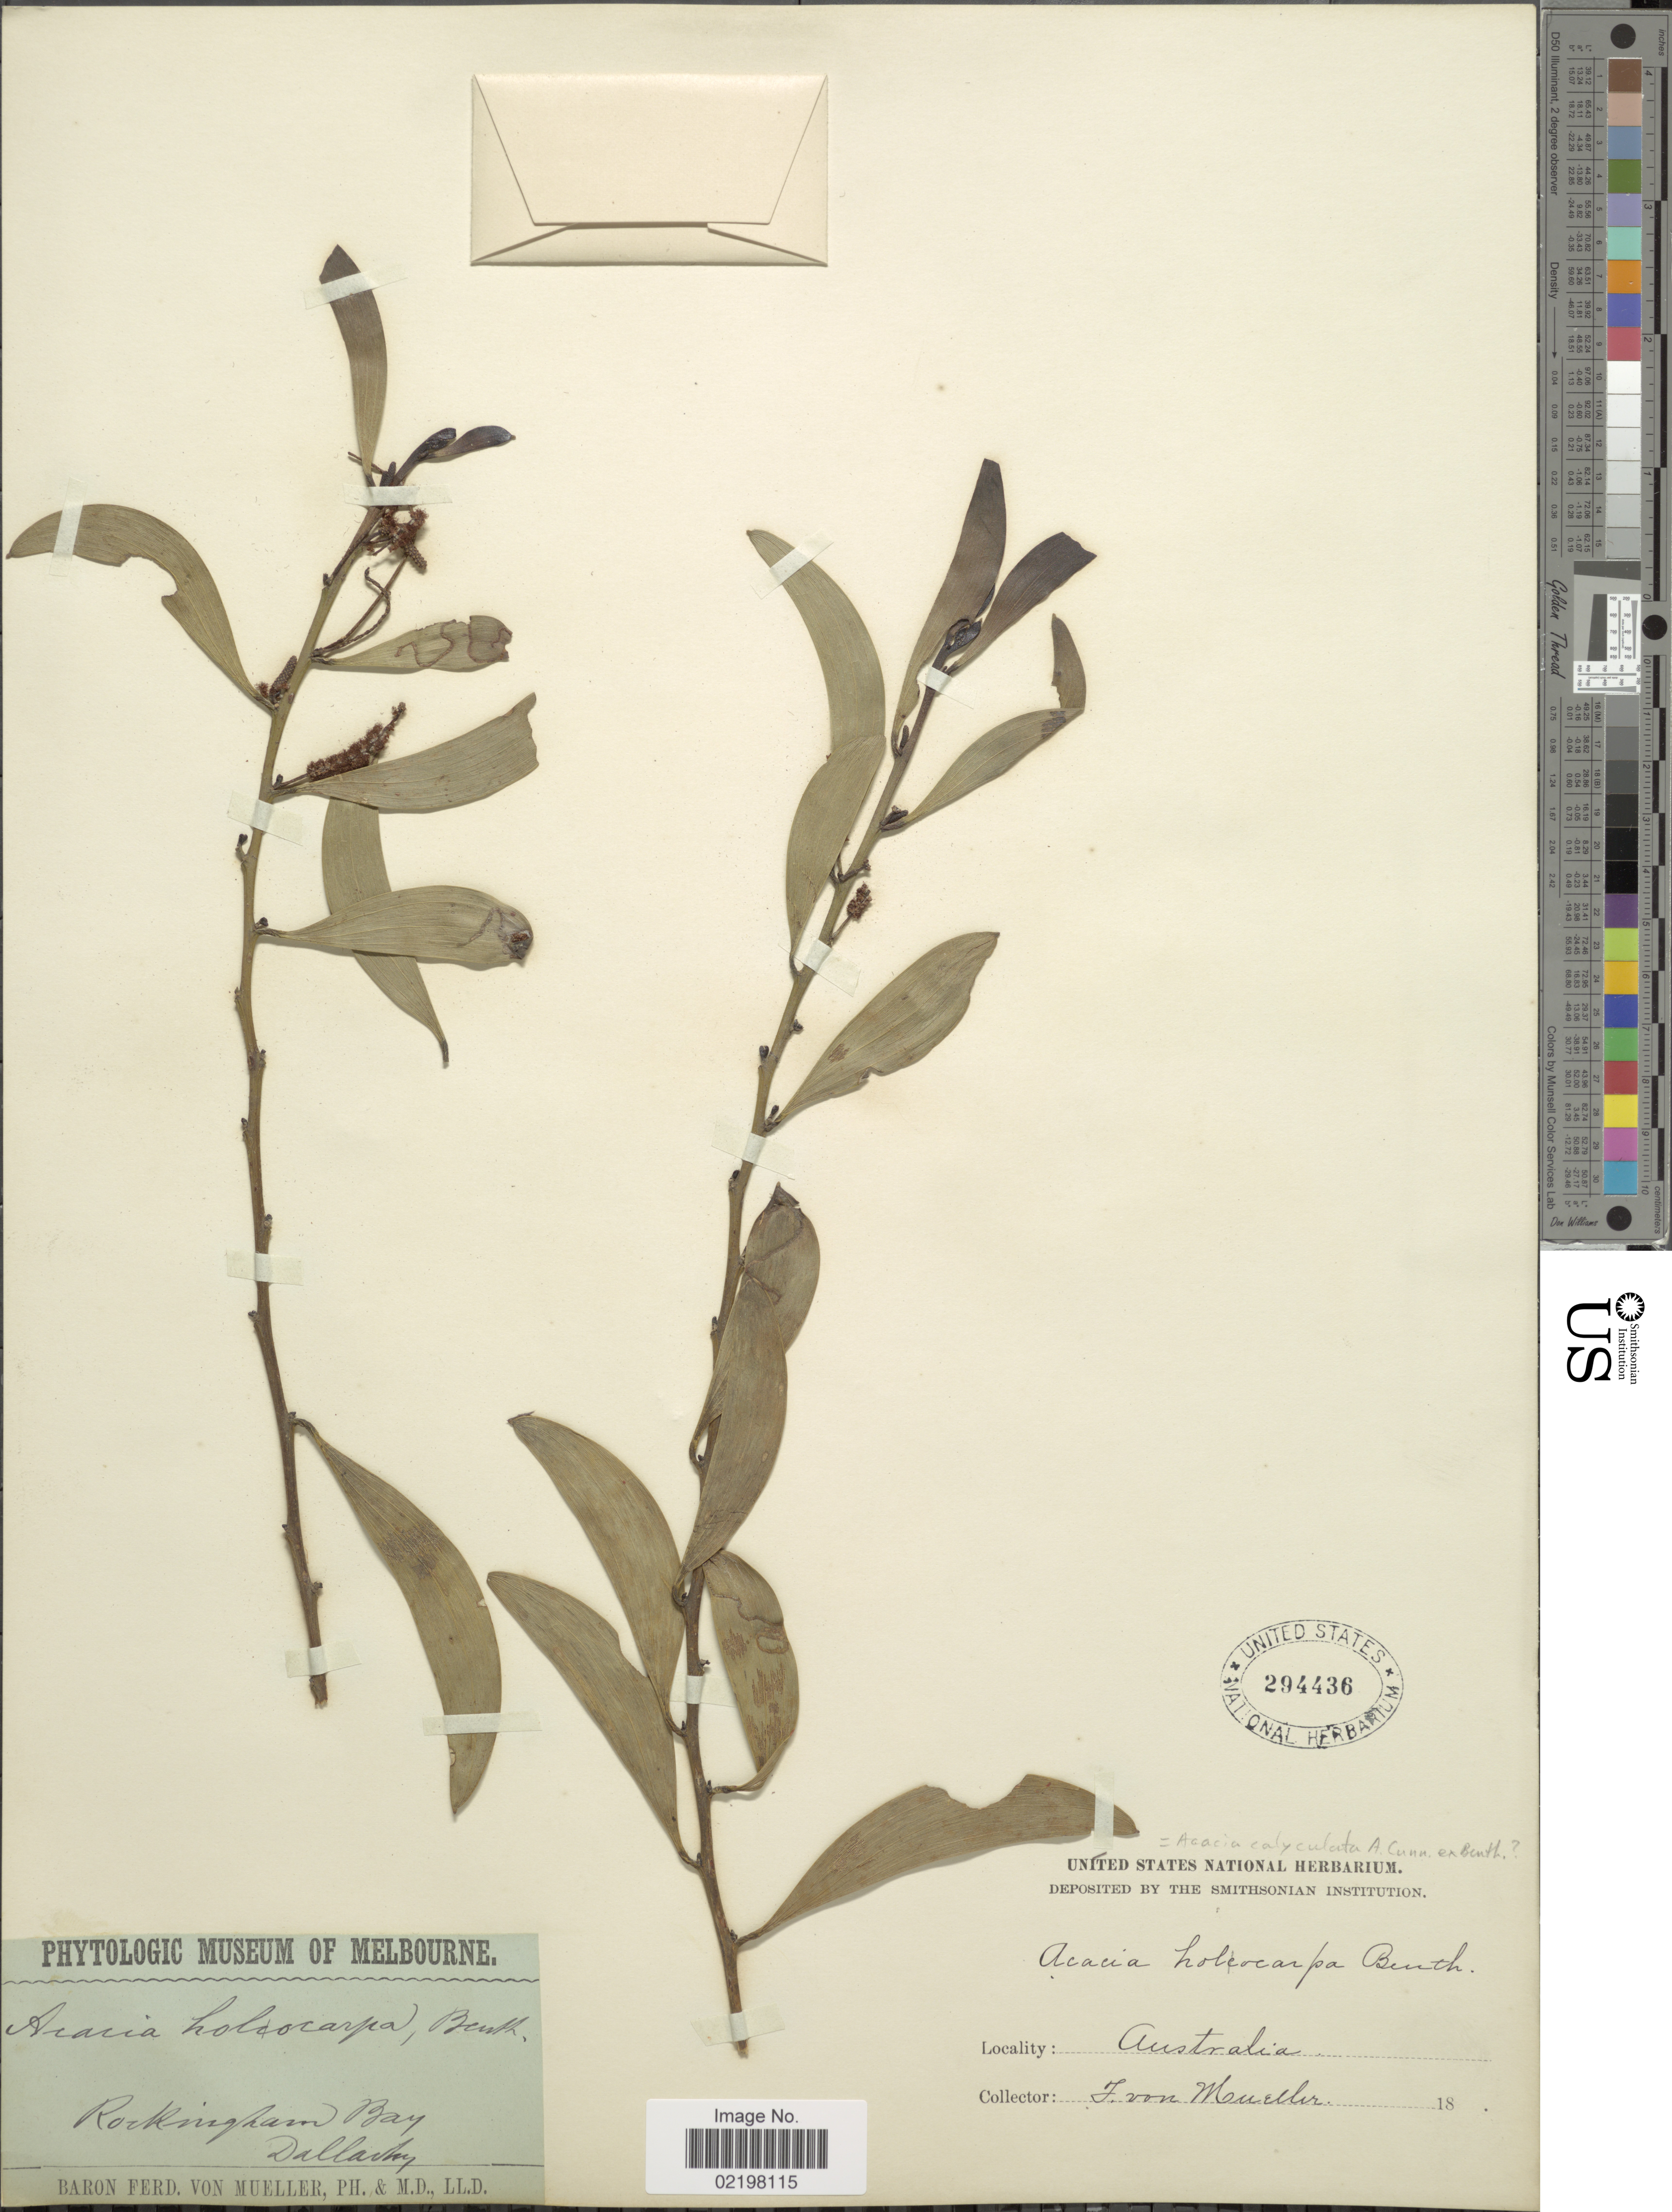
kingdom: Plantae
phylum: Tracheophyta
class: Magnoliopsida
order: Fabales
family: Fabaceae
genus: Acacia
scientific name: Acacia calyculata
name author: Benth.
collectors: F. von Mueller & Dallachy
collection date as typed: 18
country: Australia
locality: Rockingham Bay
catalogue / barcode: US 294436